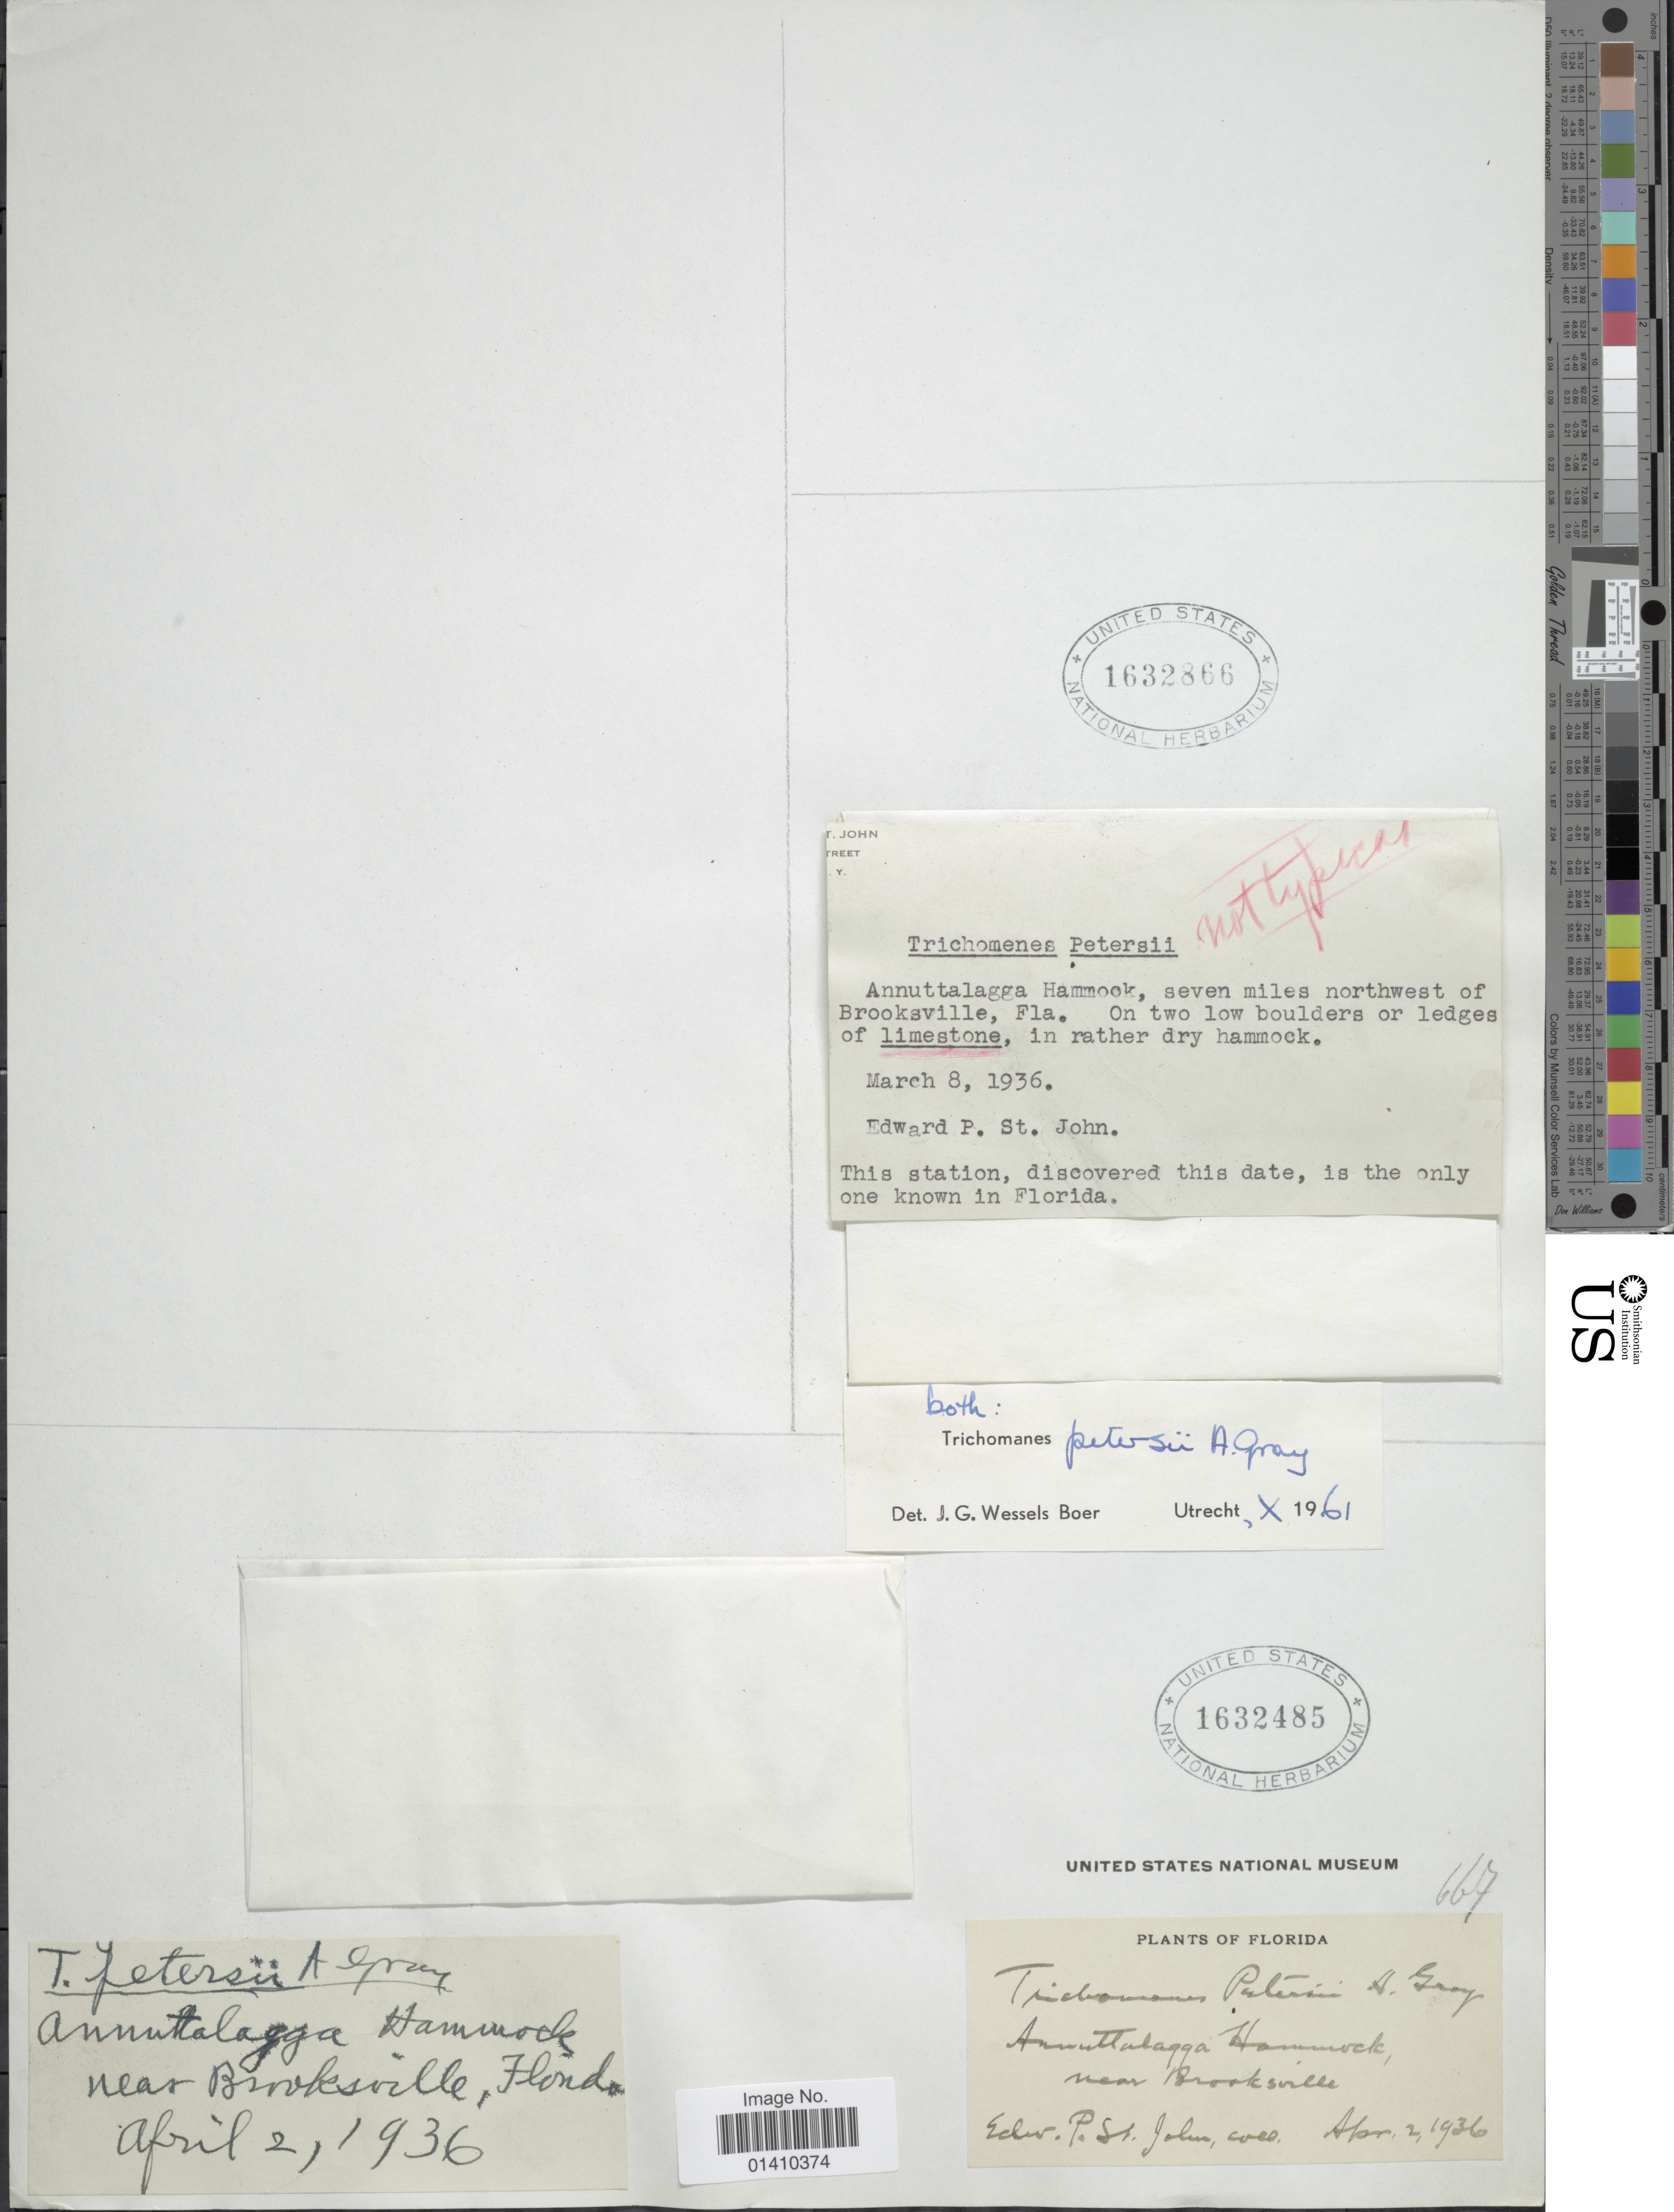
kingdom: Plantae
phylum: Tracheophyta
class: Polypodiopsida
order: Hymenophyllales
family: Hymenophyllaceae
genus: Didymoglossum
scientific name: Didymoglossum petersii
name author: (A. Gray) Copel.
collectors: E. P. St. John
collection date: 1936-04-02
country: United States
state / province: Florida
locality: Annutalaga Hammock, near Brooksville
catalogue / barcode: US 1632485